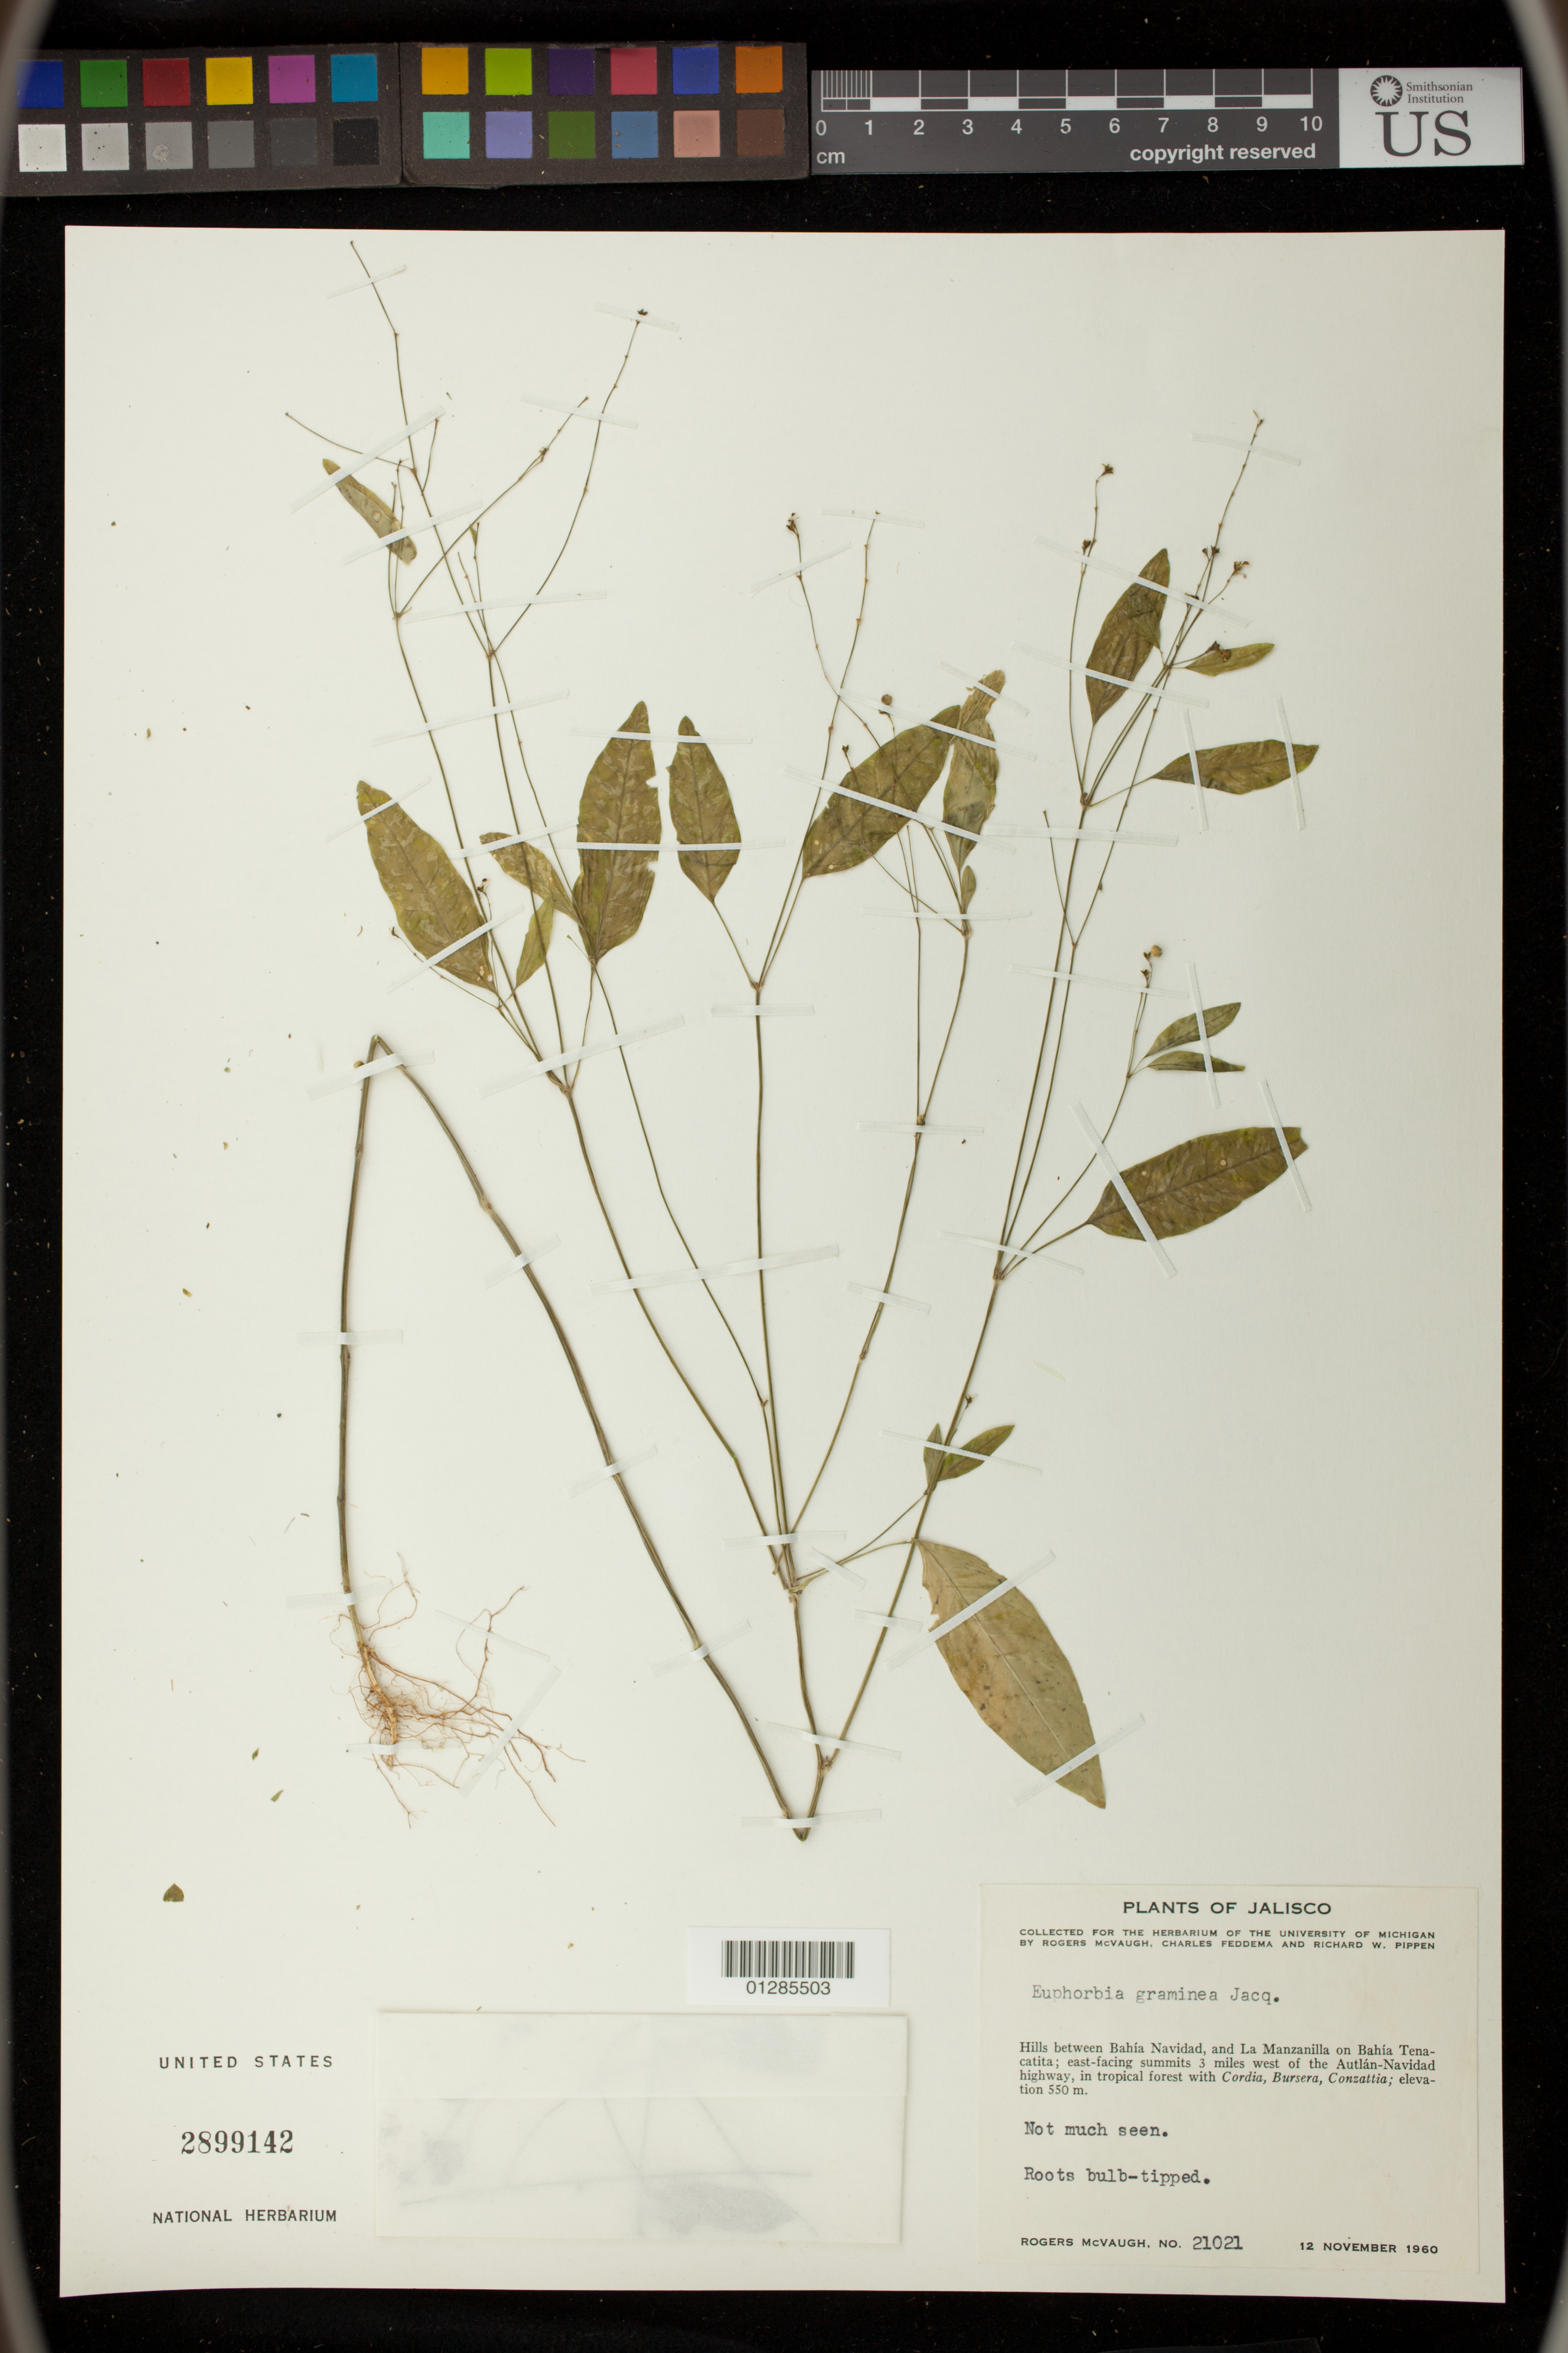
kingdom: Plantae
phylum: Tracheophyta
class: Magnoliopsida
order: Malpighiales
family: Euphorbiaceae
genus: Euphorbia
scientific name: Euphorbia graminea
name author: Jacq.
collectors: R. McVaugh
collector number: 21021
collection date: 1960-11-12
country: Mexico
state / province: Jalisco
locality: between Bahia Navidad, and La Manzanilla on Bahia Tenacatita; east-facing summits 3 miles west of Autlan-Navidad highway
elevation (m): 550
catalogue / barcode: US 2899142